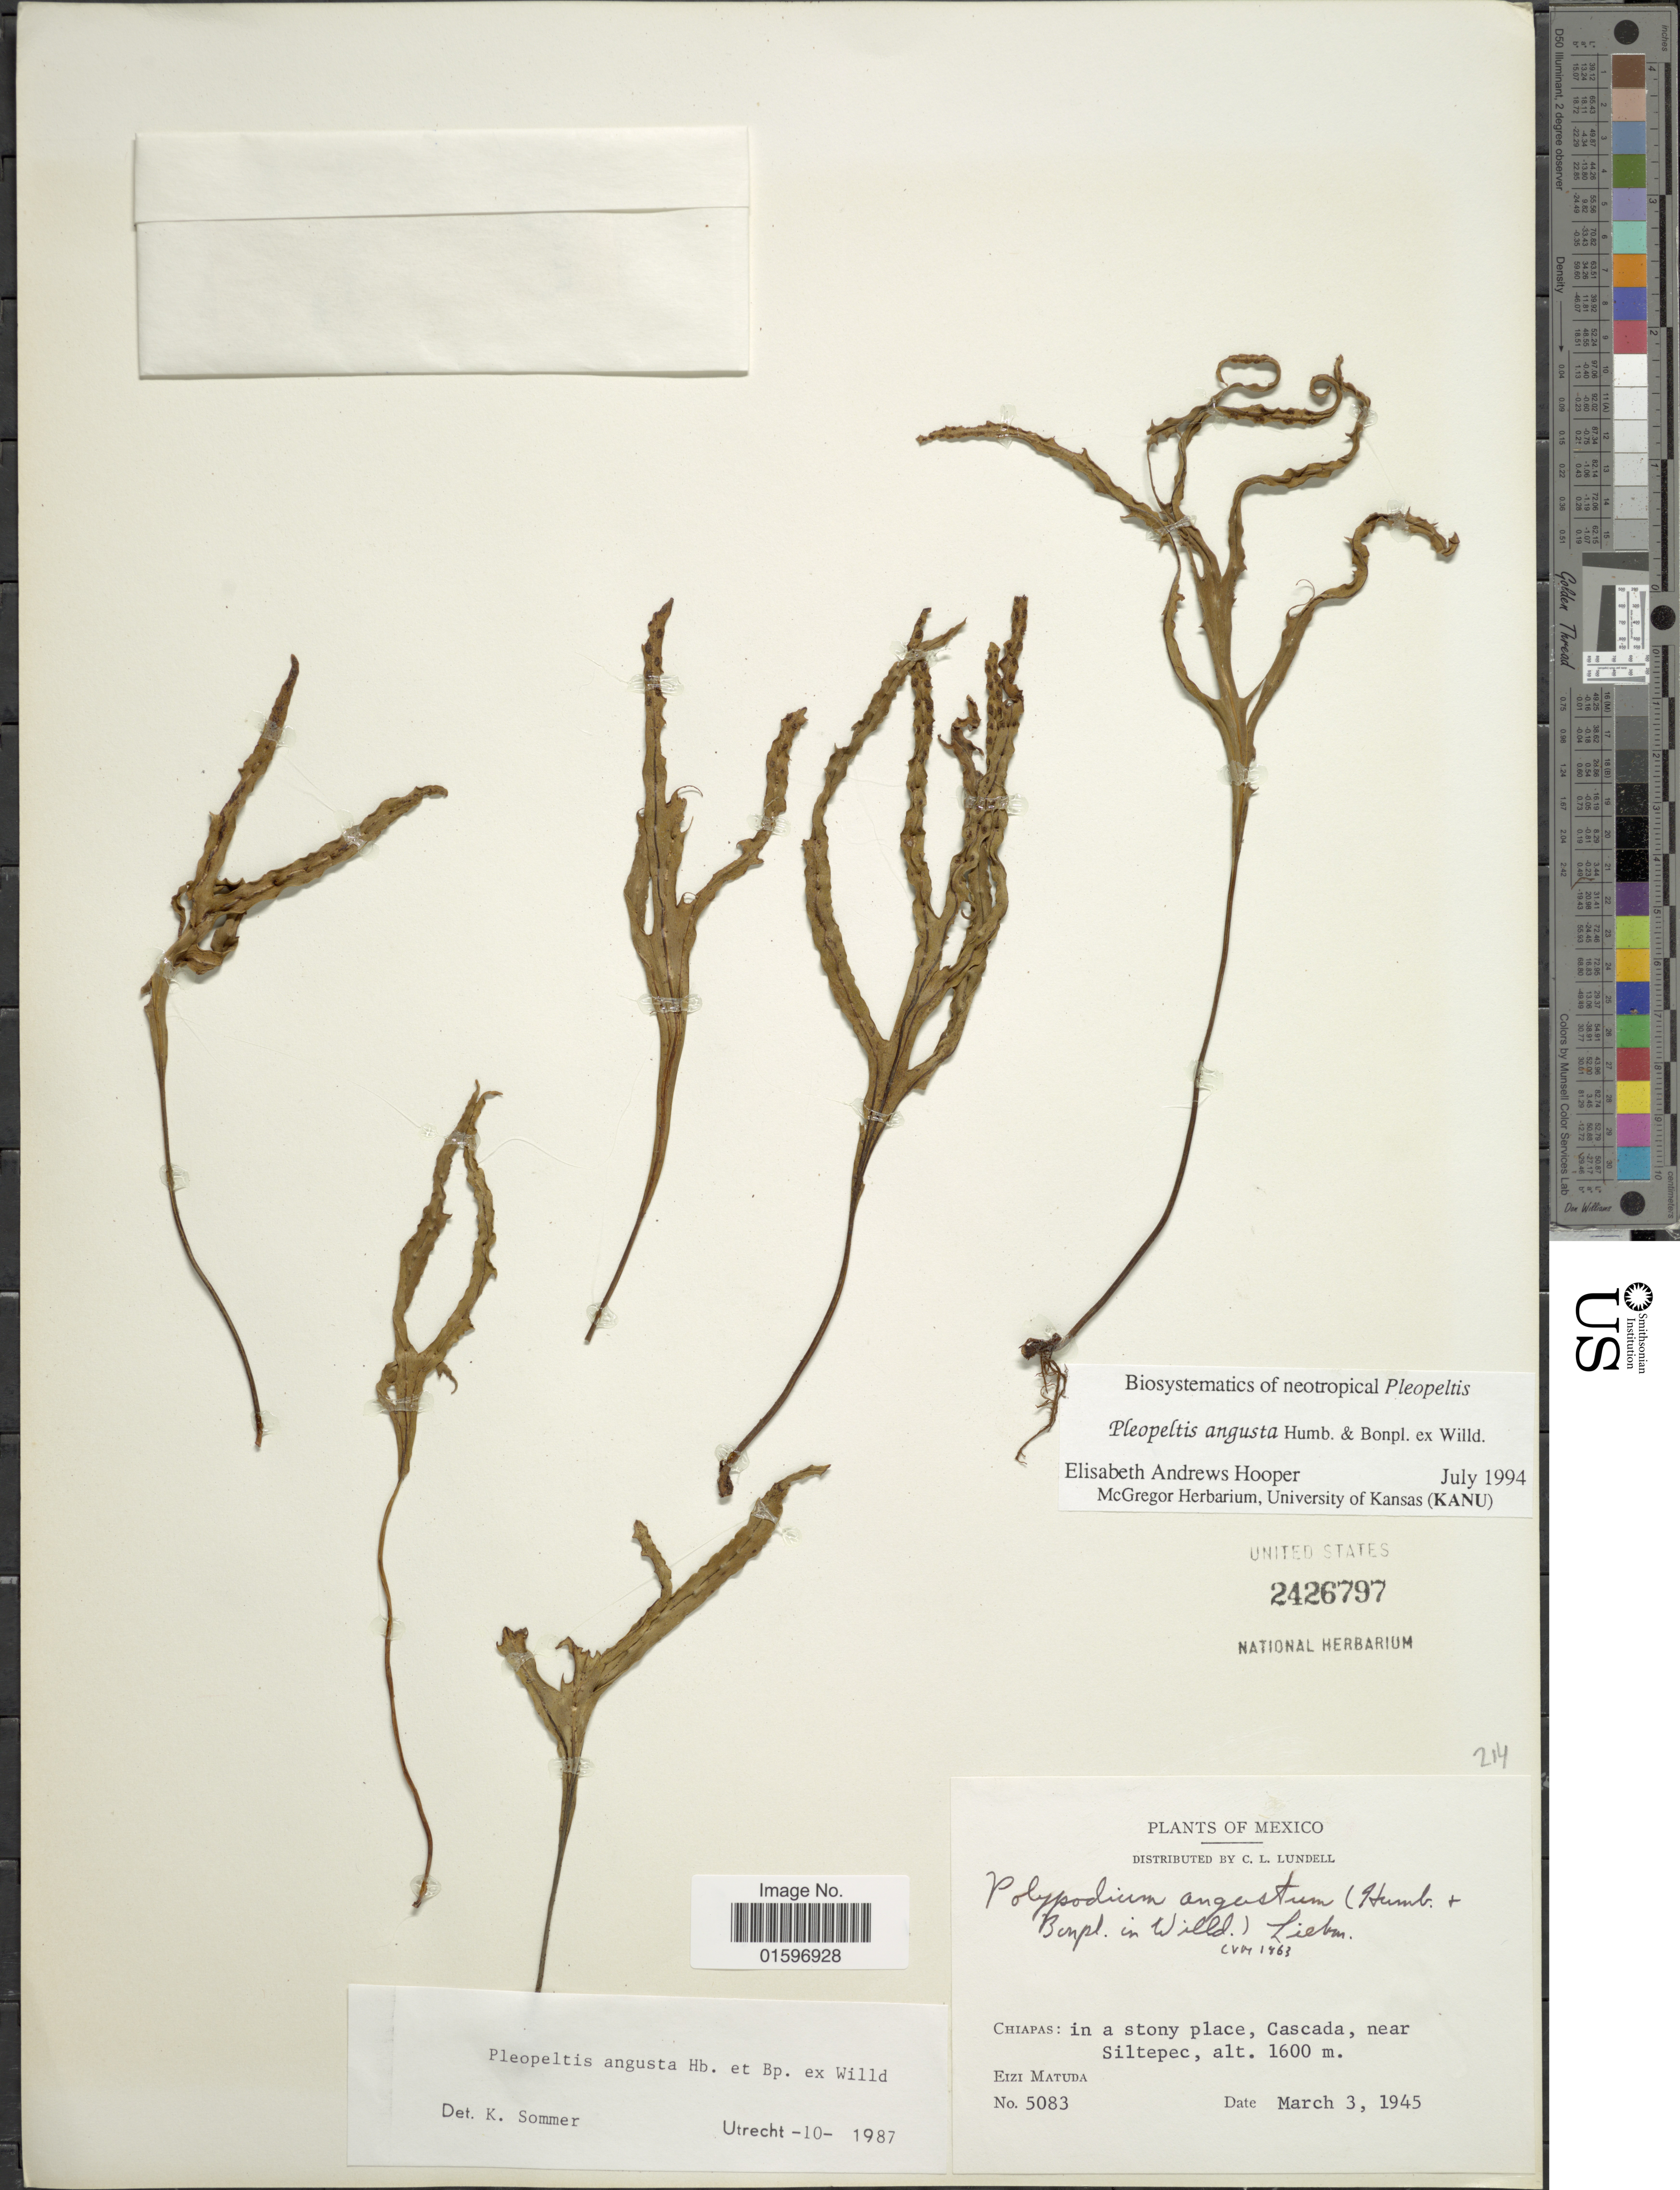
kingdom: Plantae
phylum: Tracheophyta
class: Polypodiopsida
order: Polypodiales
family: Polypodiaceae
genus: Pleopeltis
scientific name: Pleopeltis angusta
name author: Humb. & Bonap. ex Willd.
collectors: E. Matuda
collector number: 5083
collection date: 1945-03-03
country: Mexico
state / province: Chiapas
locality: In a stony place, Cascada, near Siltepec.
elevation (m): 1600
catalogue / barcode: US 2426797